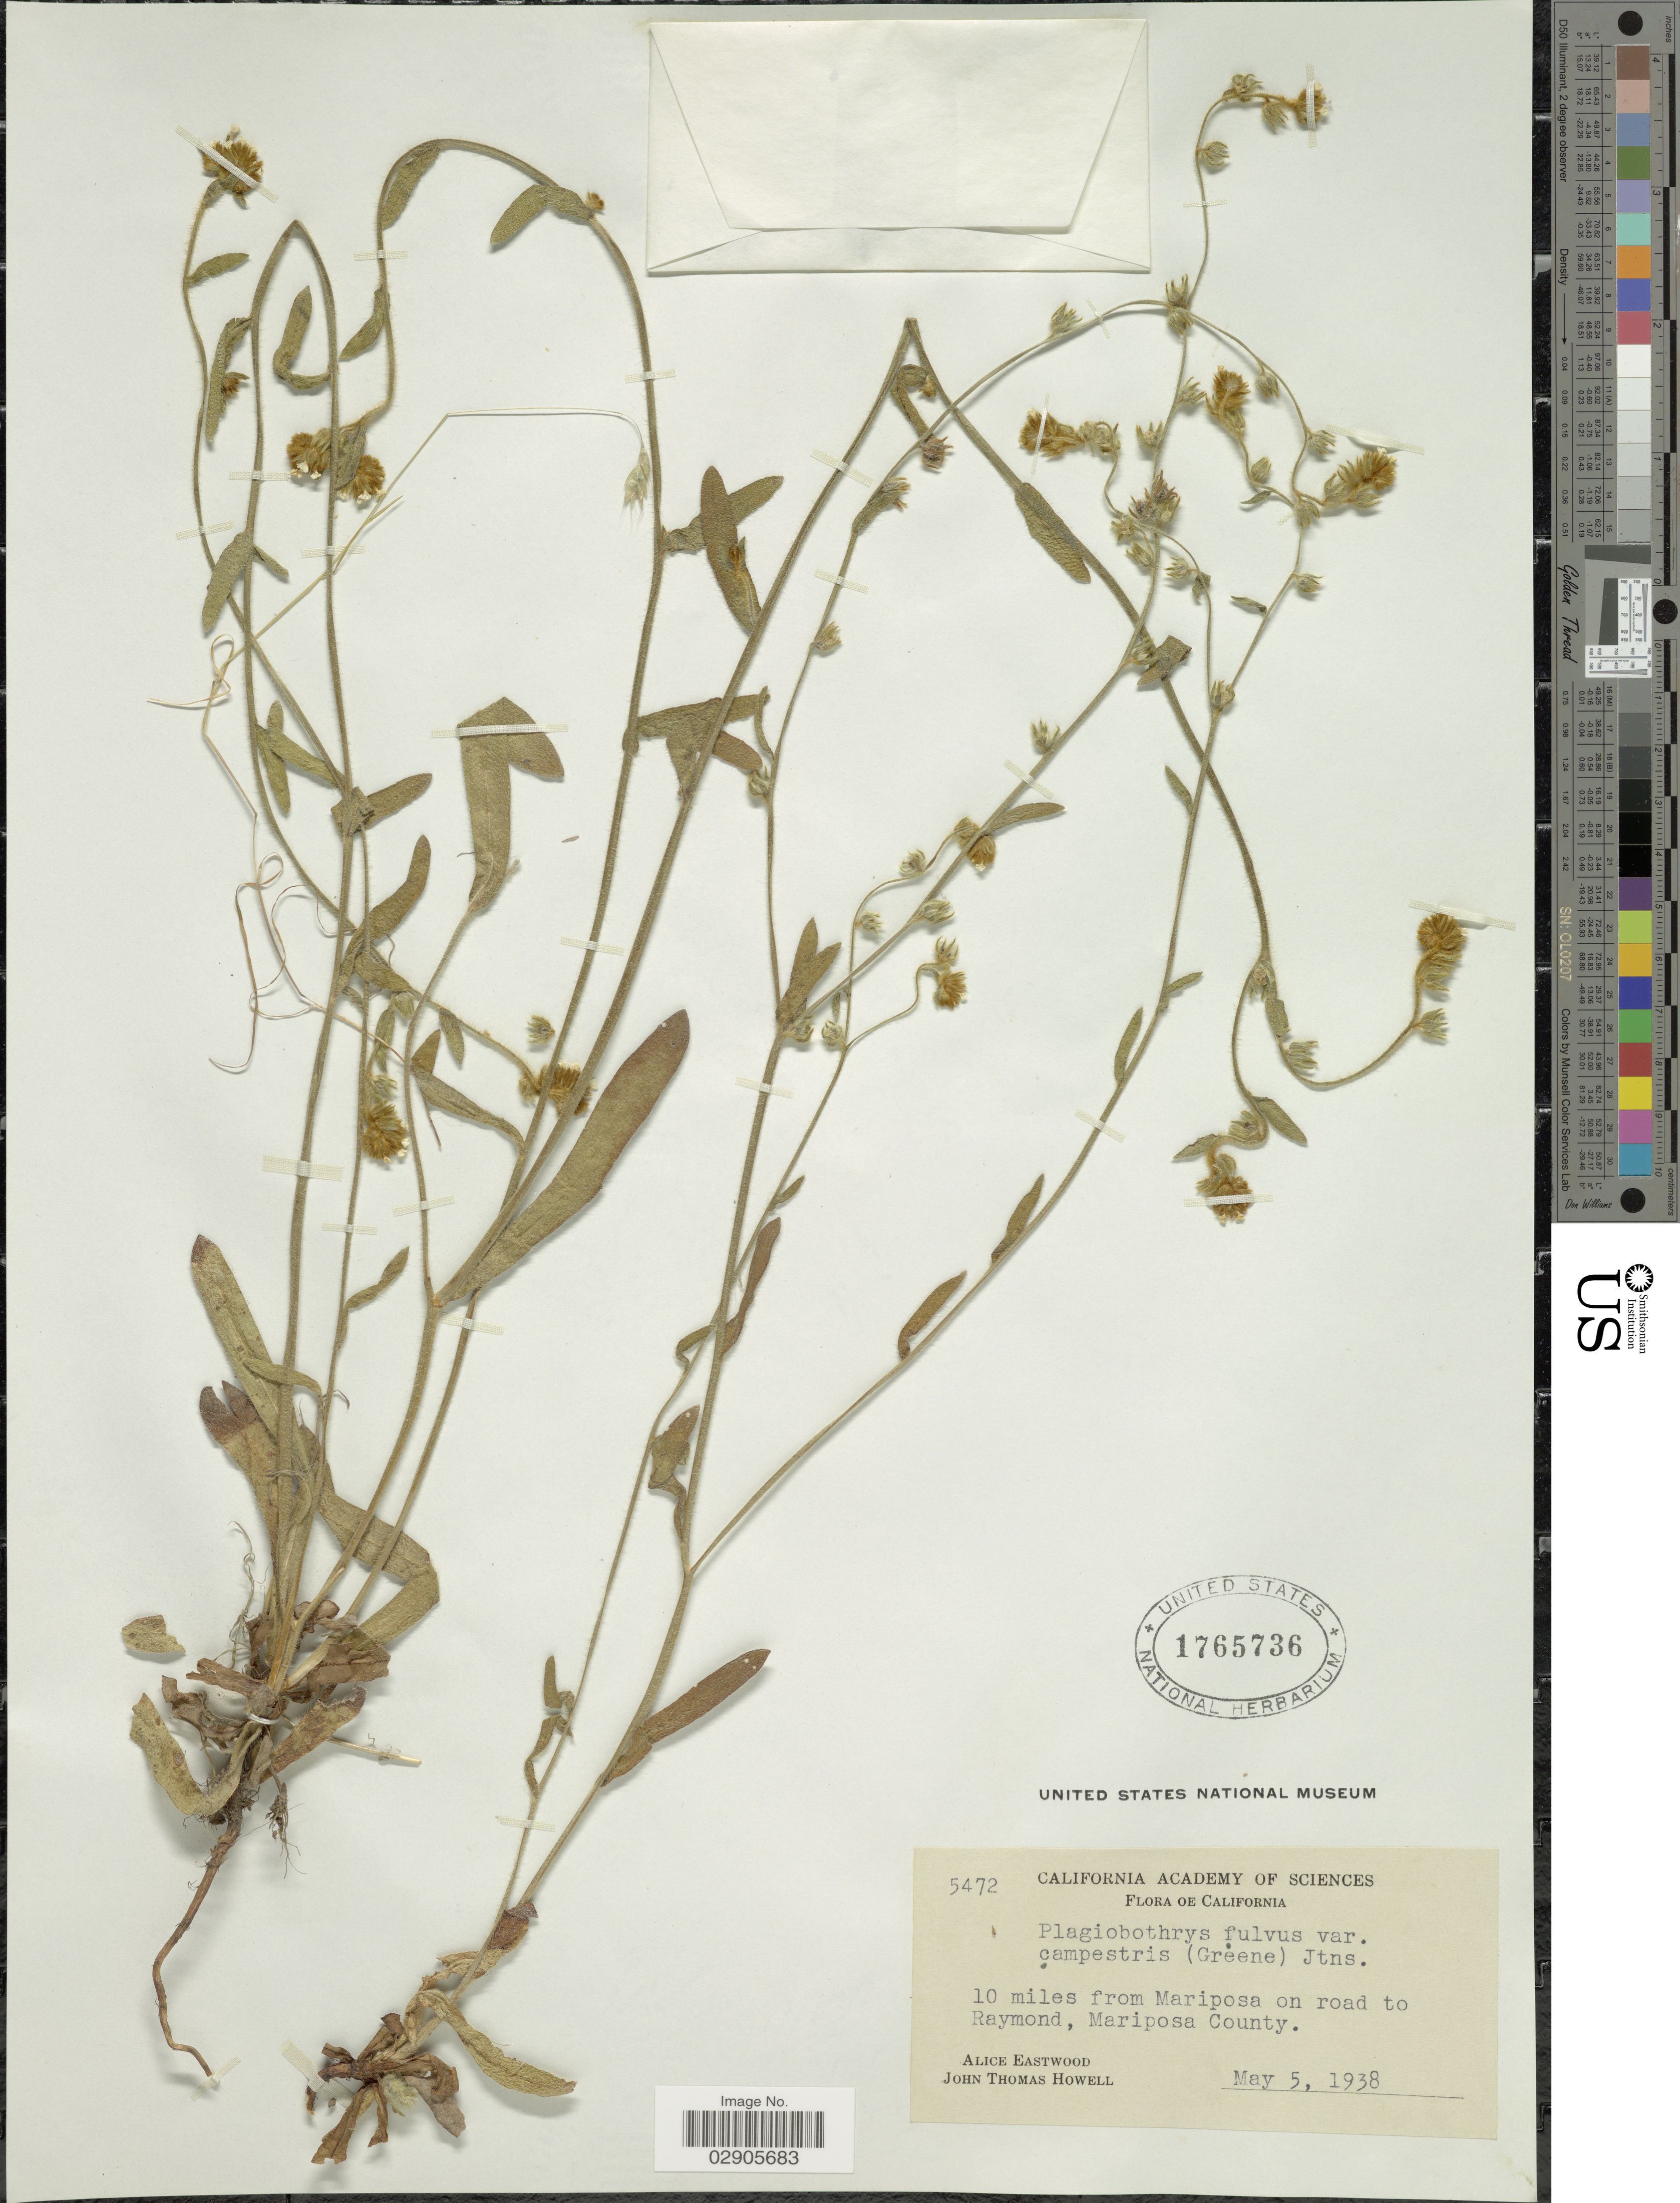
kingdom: Plantae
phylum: Tracheophyta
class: Magnoliopsida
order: Boraginales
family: Boraginaceae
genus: Plagiobothrys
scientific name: Plagiobothrys fulvus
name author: (Hook. & Arn.) I.M. Johnst.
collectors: A. Eastwood & J. T. Howell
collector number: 5472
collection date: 1938-05-05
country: United States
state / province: California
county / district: Mariposa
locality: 10 miles from Mariposa on road to Raymond, Mariposa County.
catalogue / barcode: US 1765736